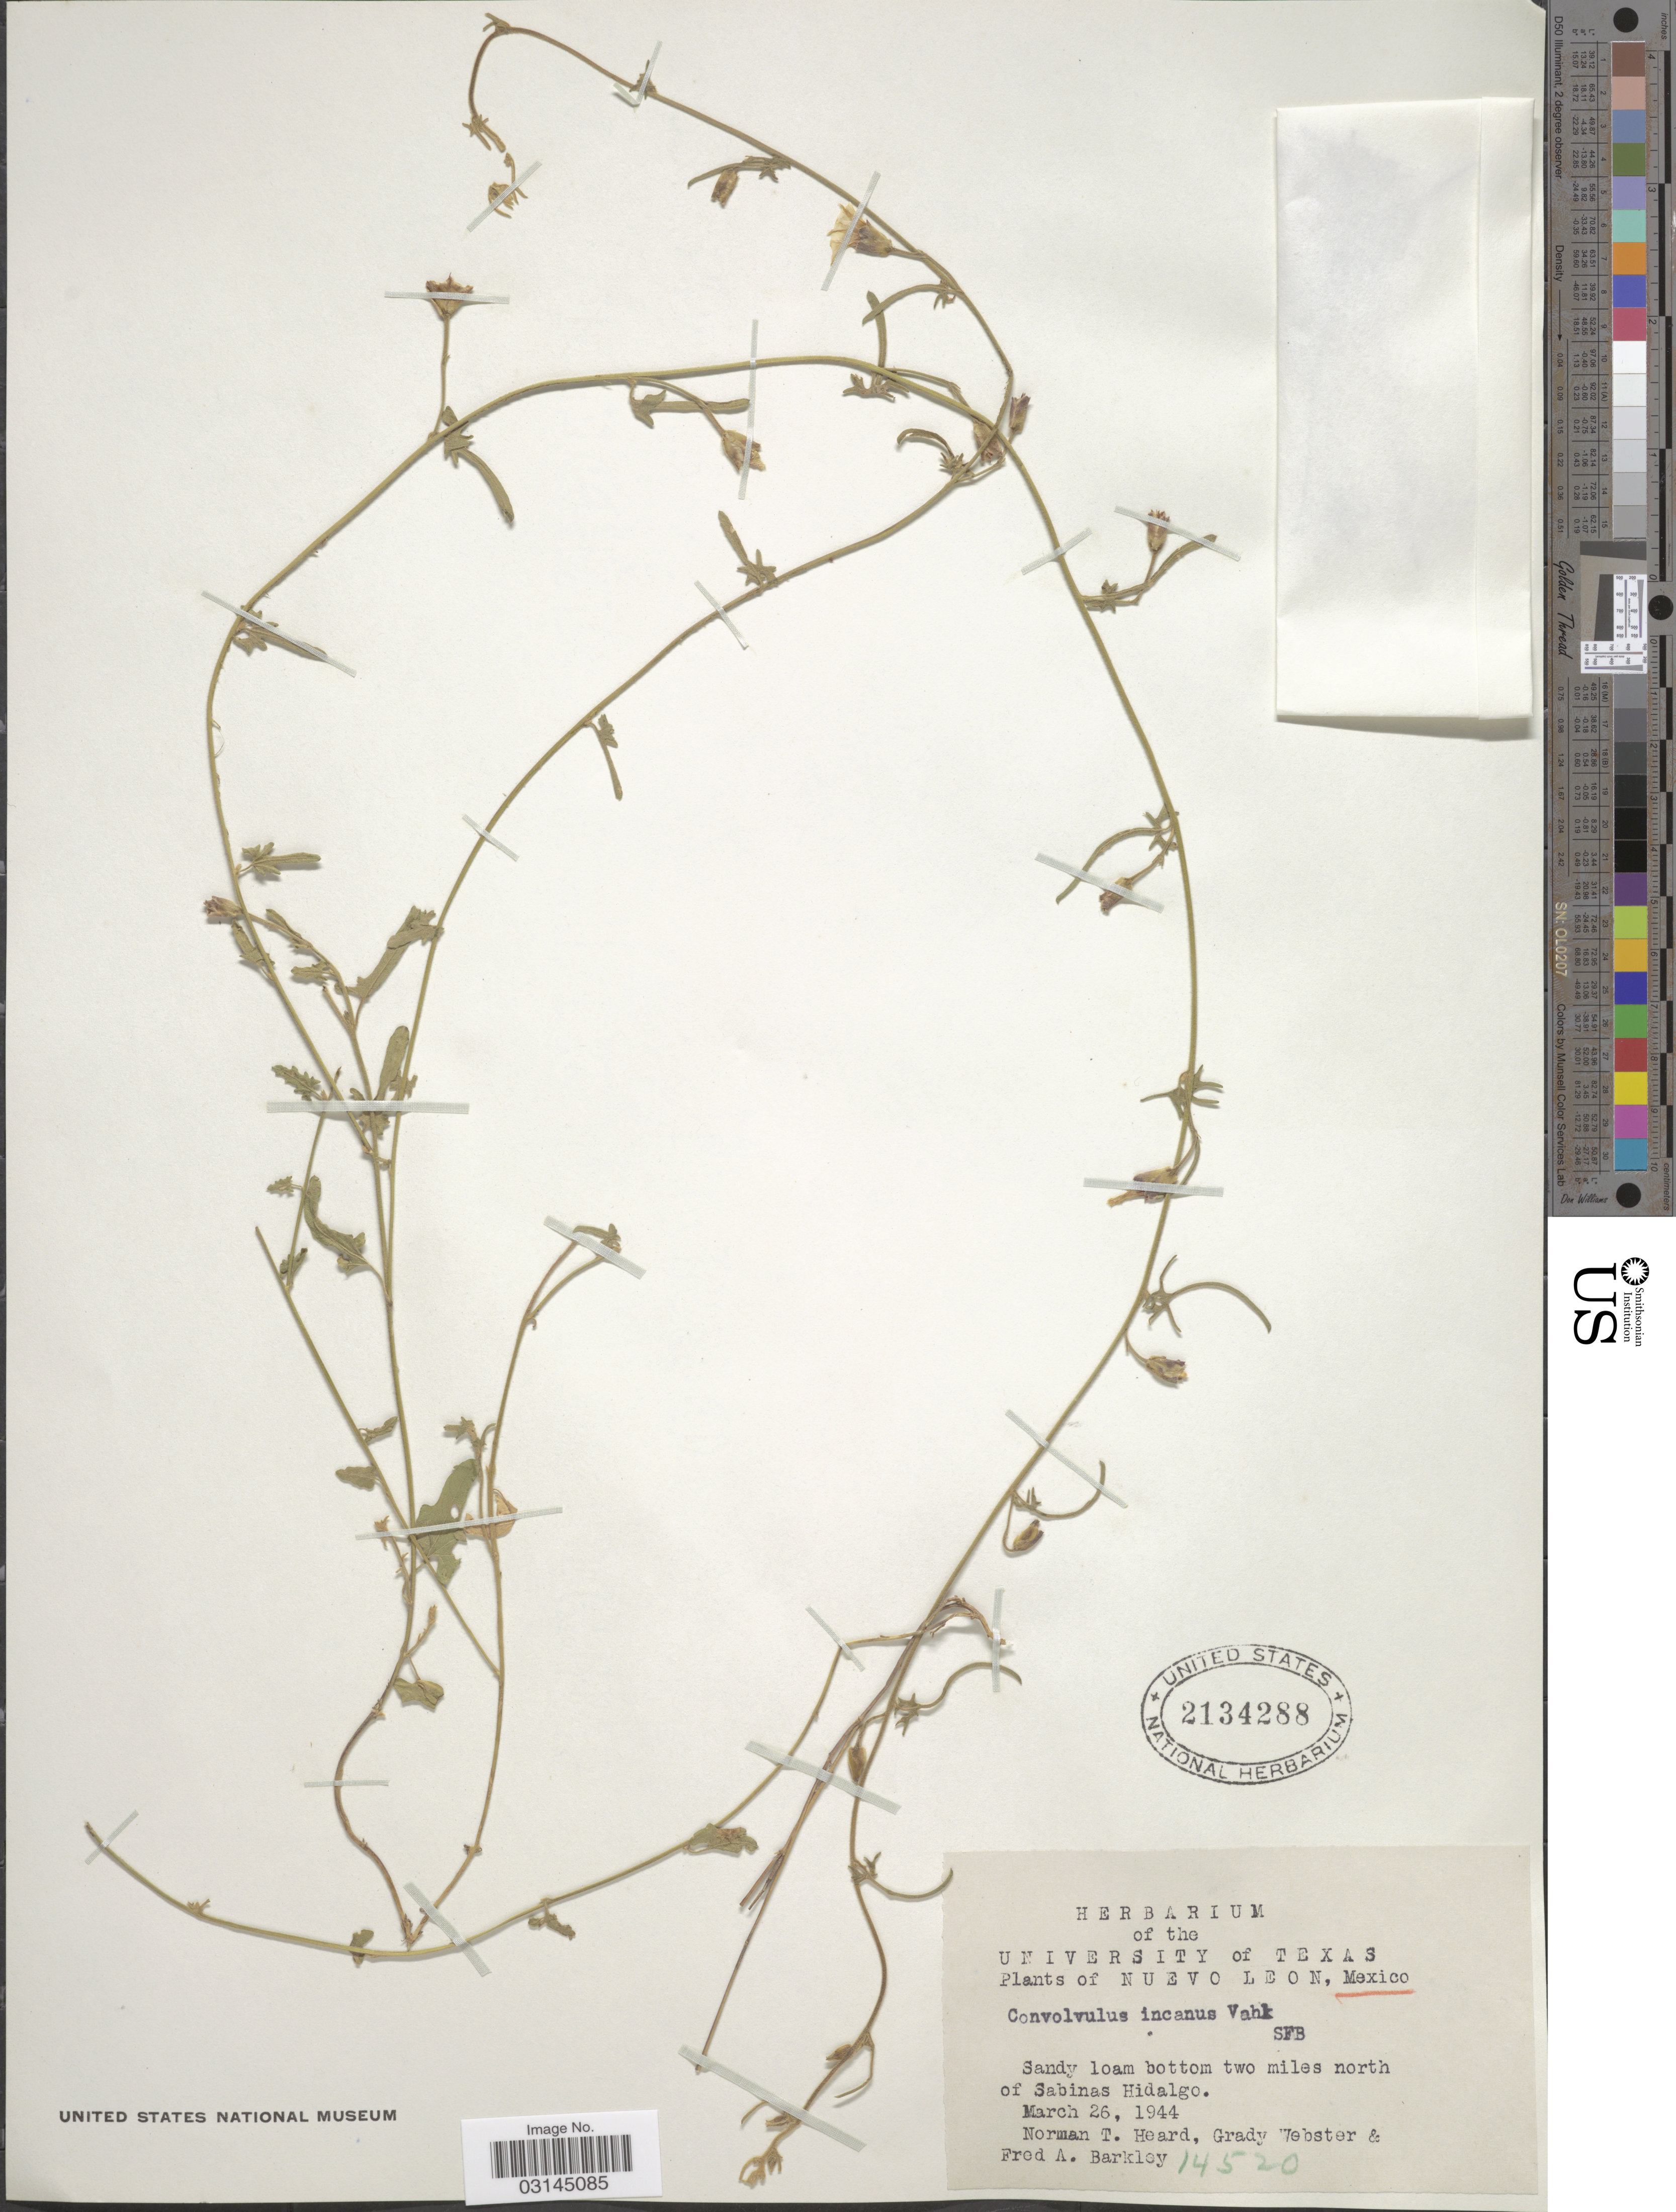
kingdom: Plantae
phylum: Tracheophyta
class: Magnoliopsida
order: Solanales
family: Convolvulaceae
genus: Convolvulus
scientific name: Convolvulus incanus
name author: Vahl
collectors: N. Heard, G. L. Webster & F. A. Barkley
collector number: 14520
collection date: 1944-03-26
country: Mexico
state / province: Nuevo León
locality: Nuevo Leon. Sandy loam bottom two miles north of Sabinas Hidalgo.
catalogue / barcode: US 2134288